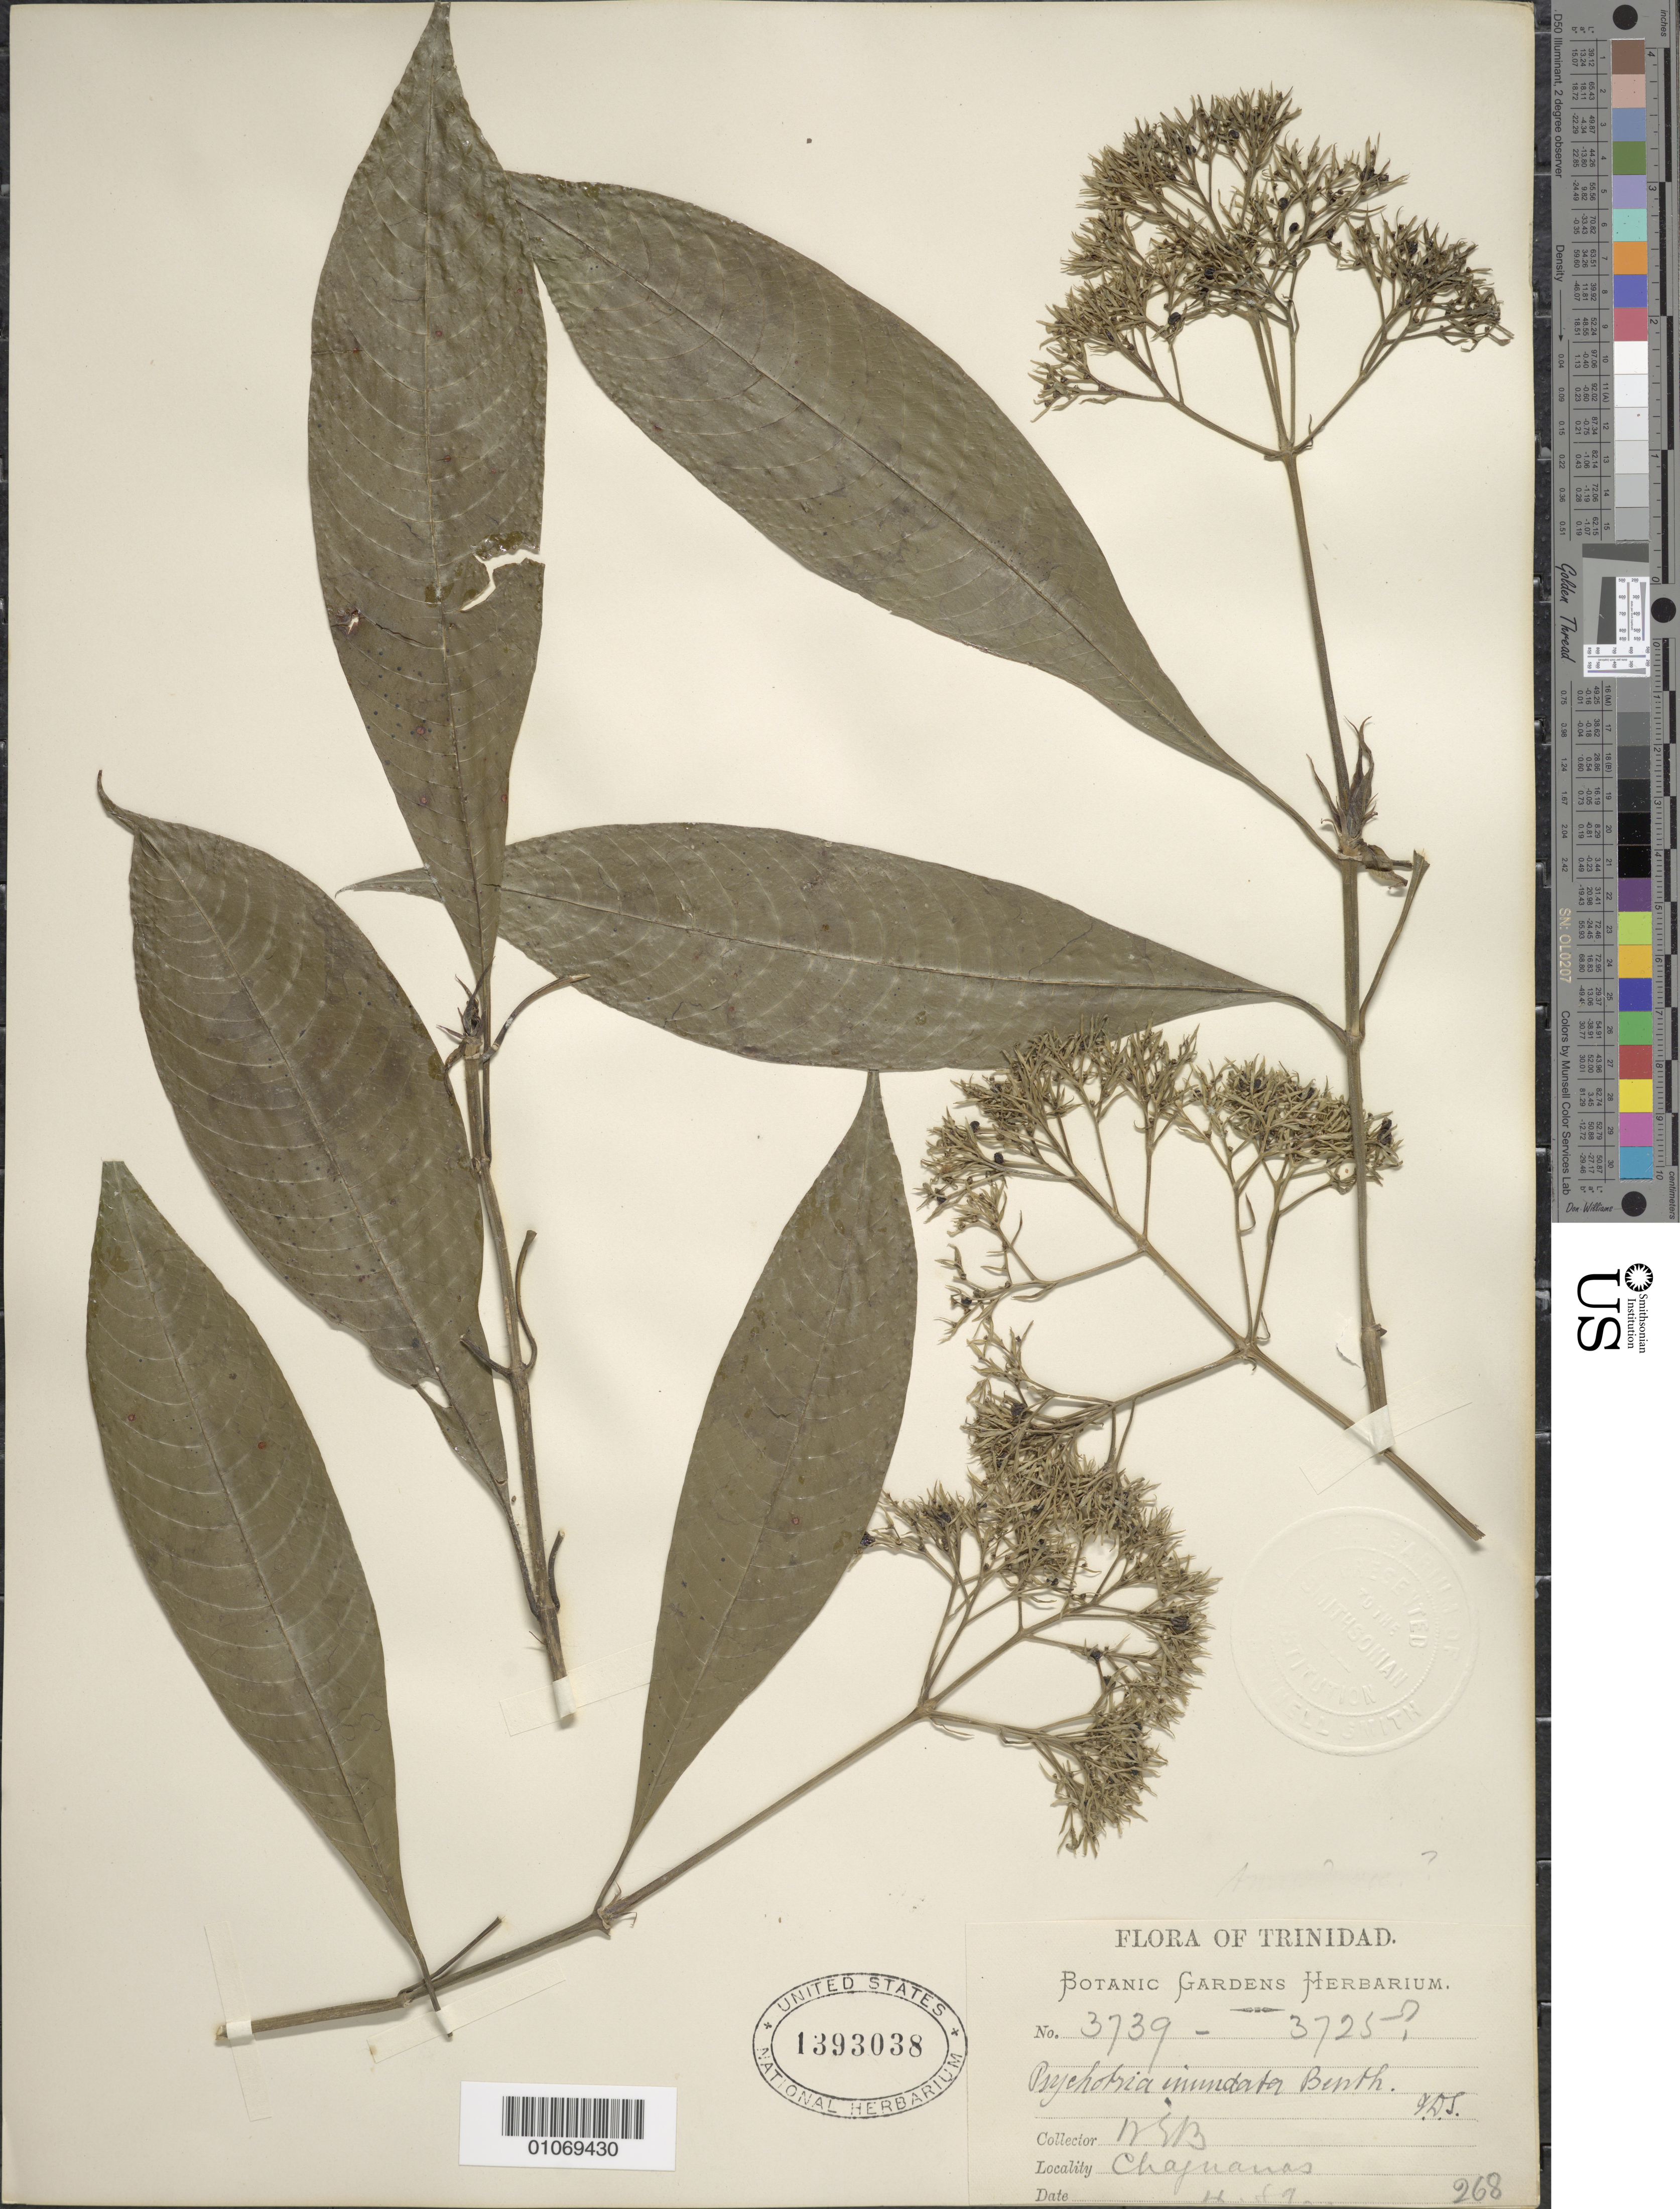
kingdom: Plantae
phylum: Tracheophyta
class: Magnoliopsida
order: Gentianales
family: Rubiaceae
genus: Psychotria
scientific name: Psychotria capitata subsp. amplifolia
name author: (Raeusch.) Steyerm.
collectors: Botanic Gardens Herbarium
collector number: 3739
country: Trinidad and Tobago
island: Trinidad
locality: Chajuanas?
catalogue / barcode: US 1393038